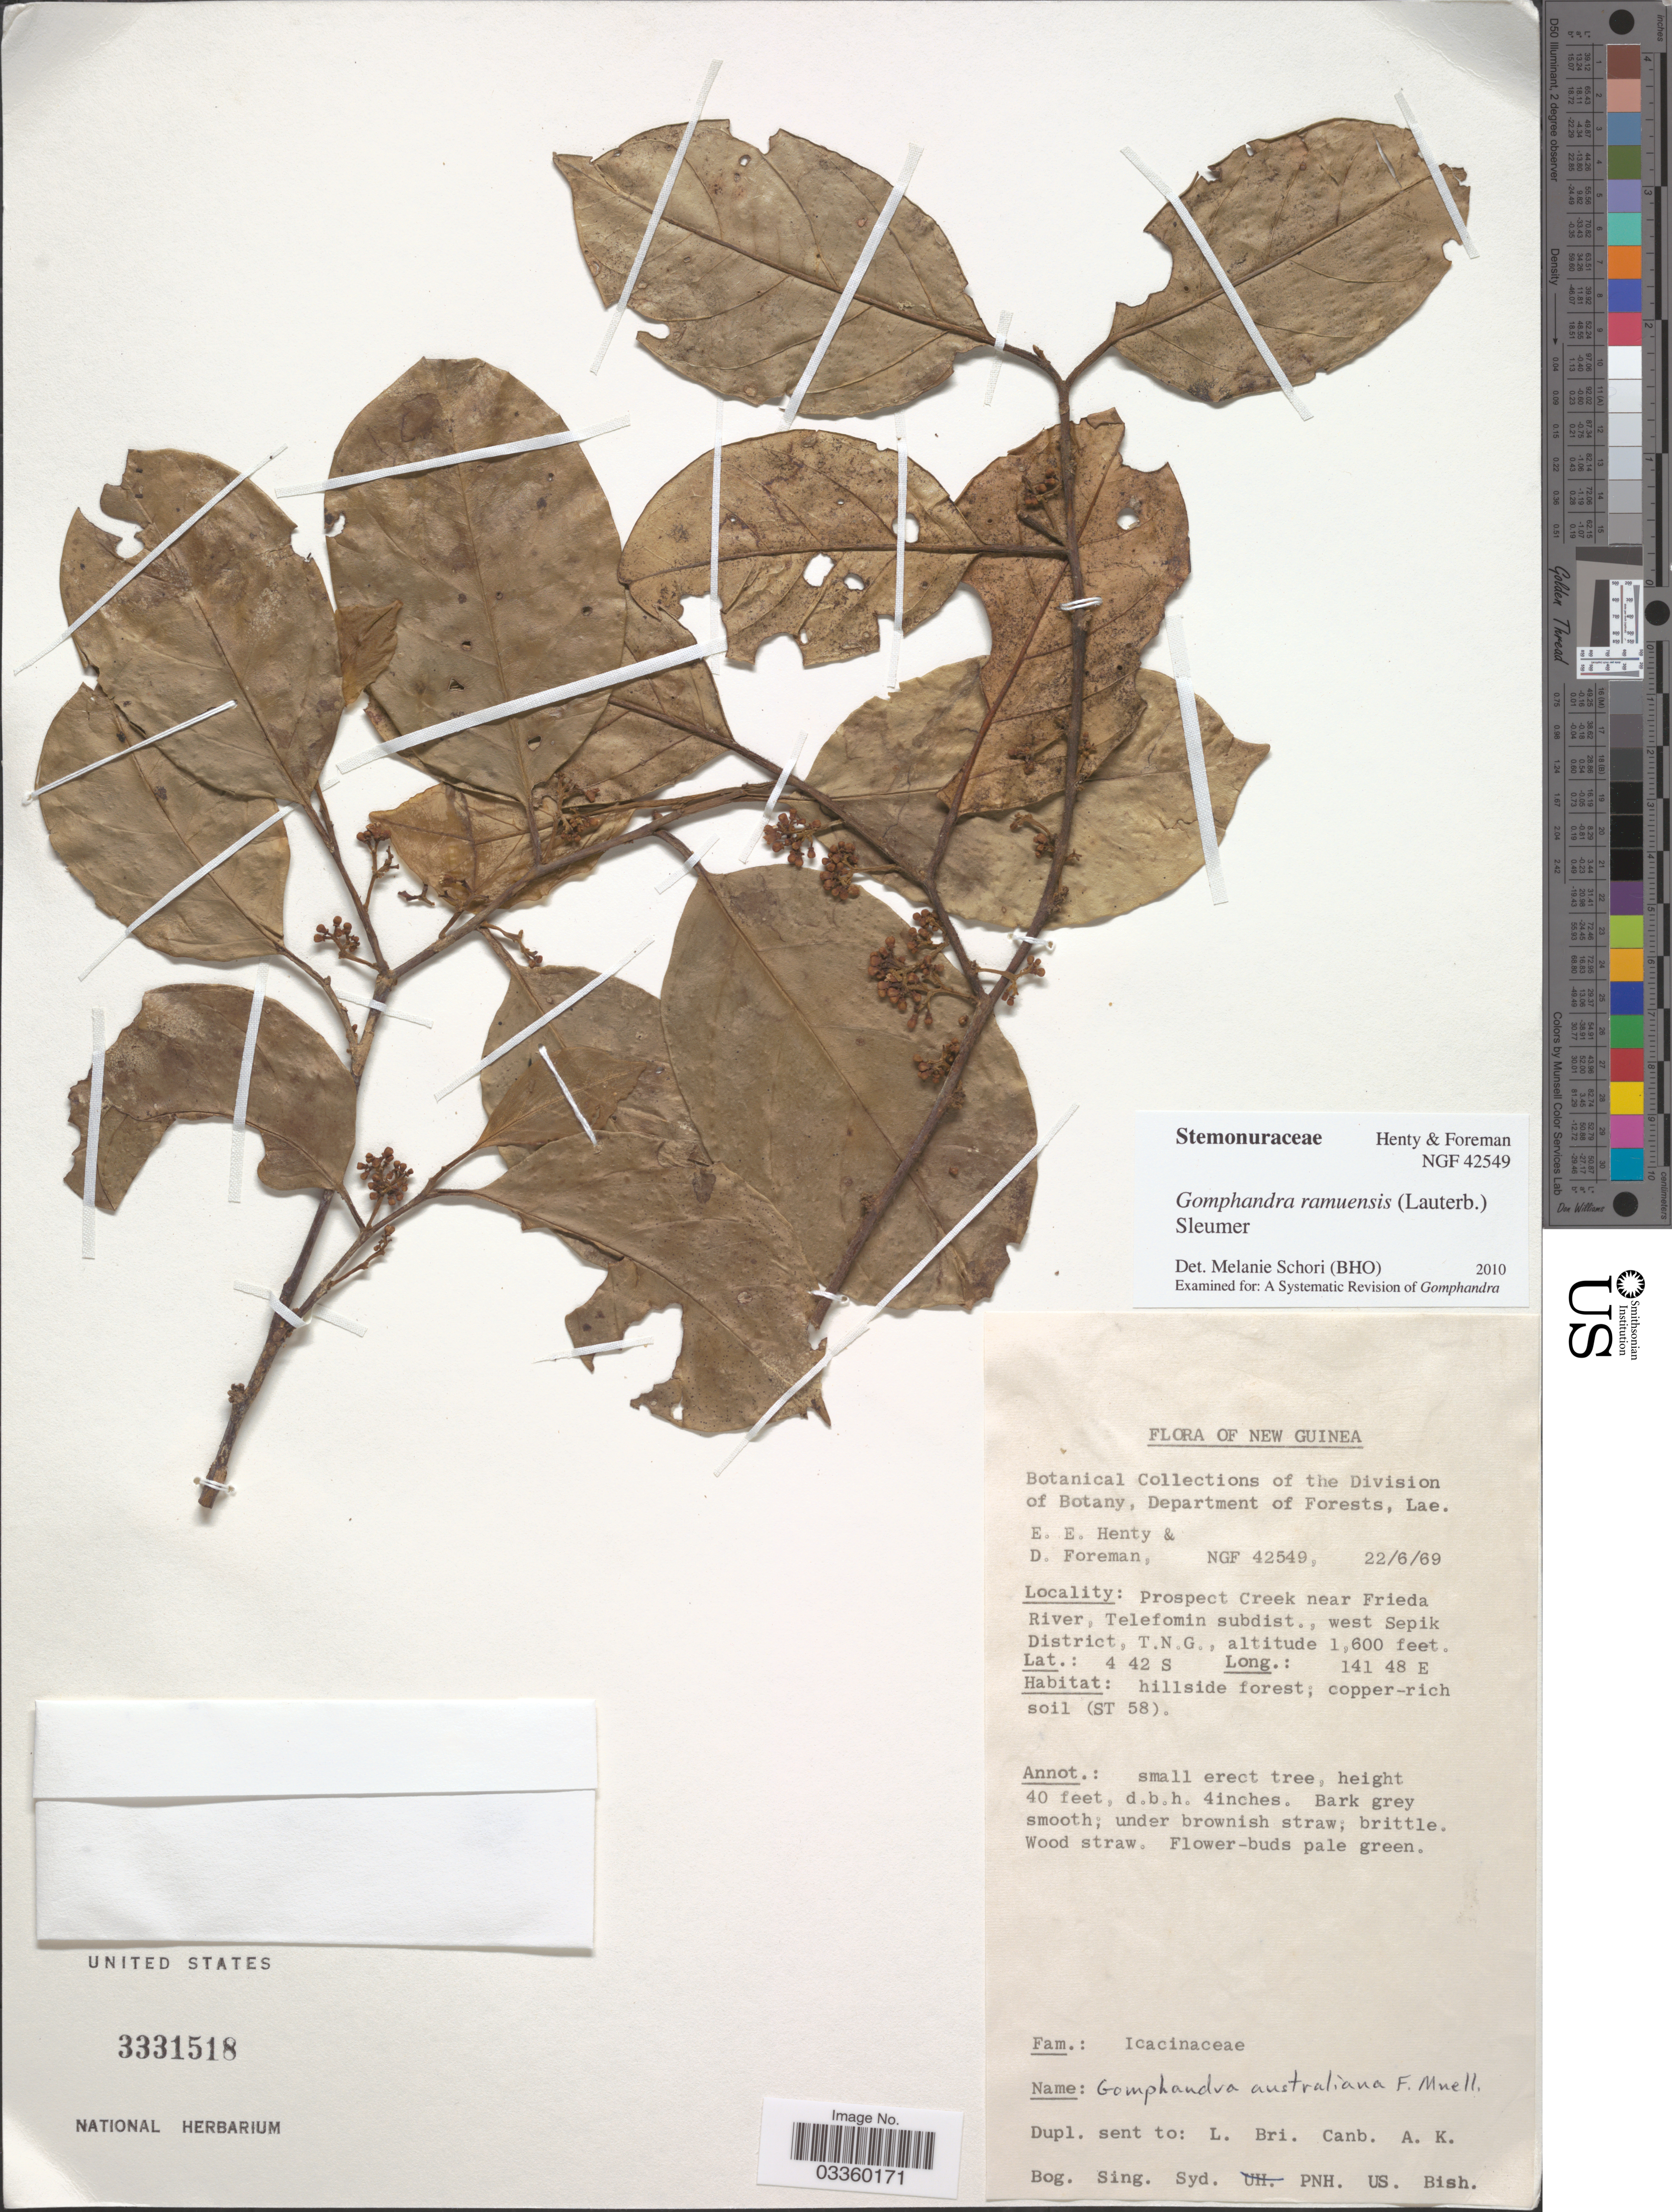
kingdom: Plantae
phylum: Tracheophyta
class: Magnoliopsida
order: Cardiopteridales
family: Stemonuraceae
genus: Gomphandra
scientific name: Gomphandra ramuensis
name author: Sleumer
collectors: E. Henty & D. Foreman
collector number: NGF42549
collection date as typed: Transcribed d/m/y: 22/6/69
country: Papua New Guinea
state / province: Sandaun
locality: New Guinea. Prospect Creek near Frieda River, Telefomin subdist., west Sepik District, T.N.G.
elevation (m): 488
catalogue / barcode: US 3331518